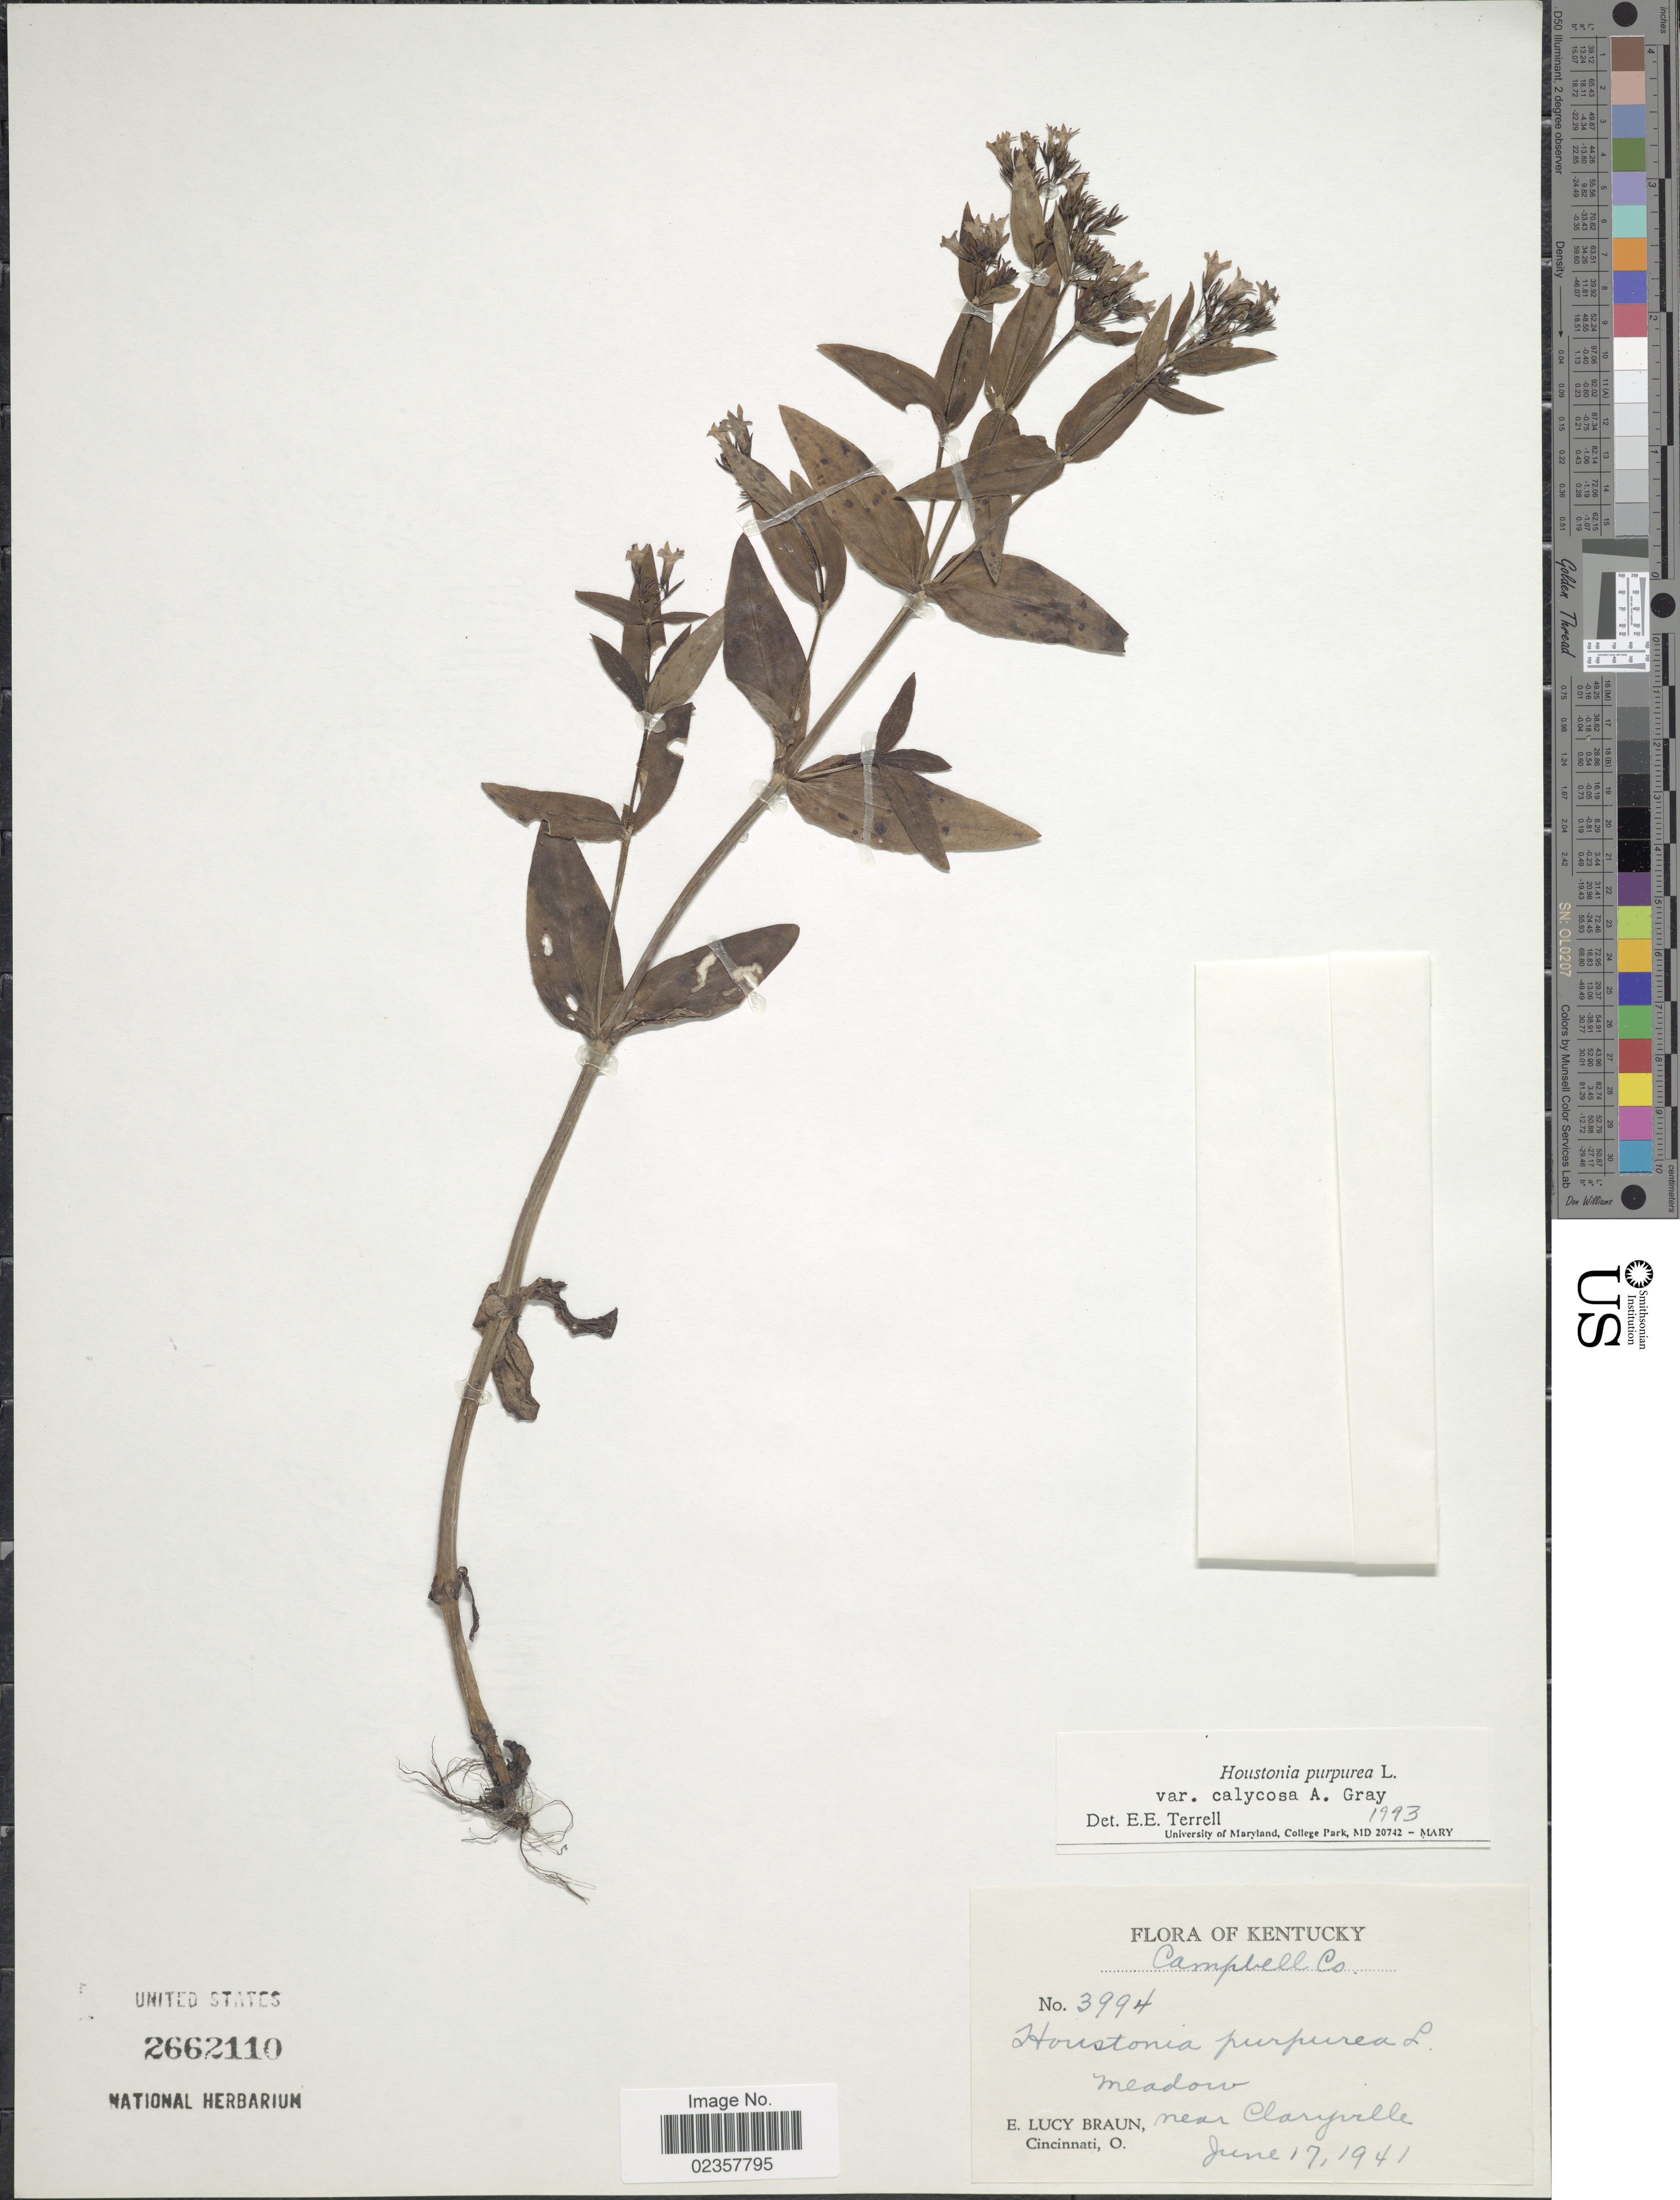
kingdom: Plantae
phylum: Tracheophyta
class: Magnoliopsida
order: Gentianales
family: Rubiaceae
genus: Houstonia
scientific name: Houstonia purpurea var. calycosa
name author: A. Gray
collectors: E. L. Braun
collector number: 3994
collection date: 1941-06-17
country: United States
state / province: Kentucky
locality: Kentucky, Campbell Co. Meadow near Claryville.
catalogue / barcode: US 2662110